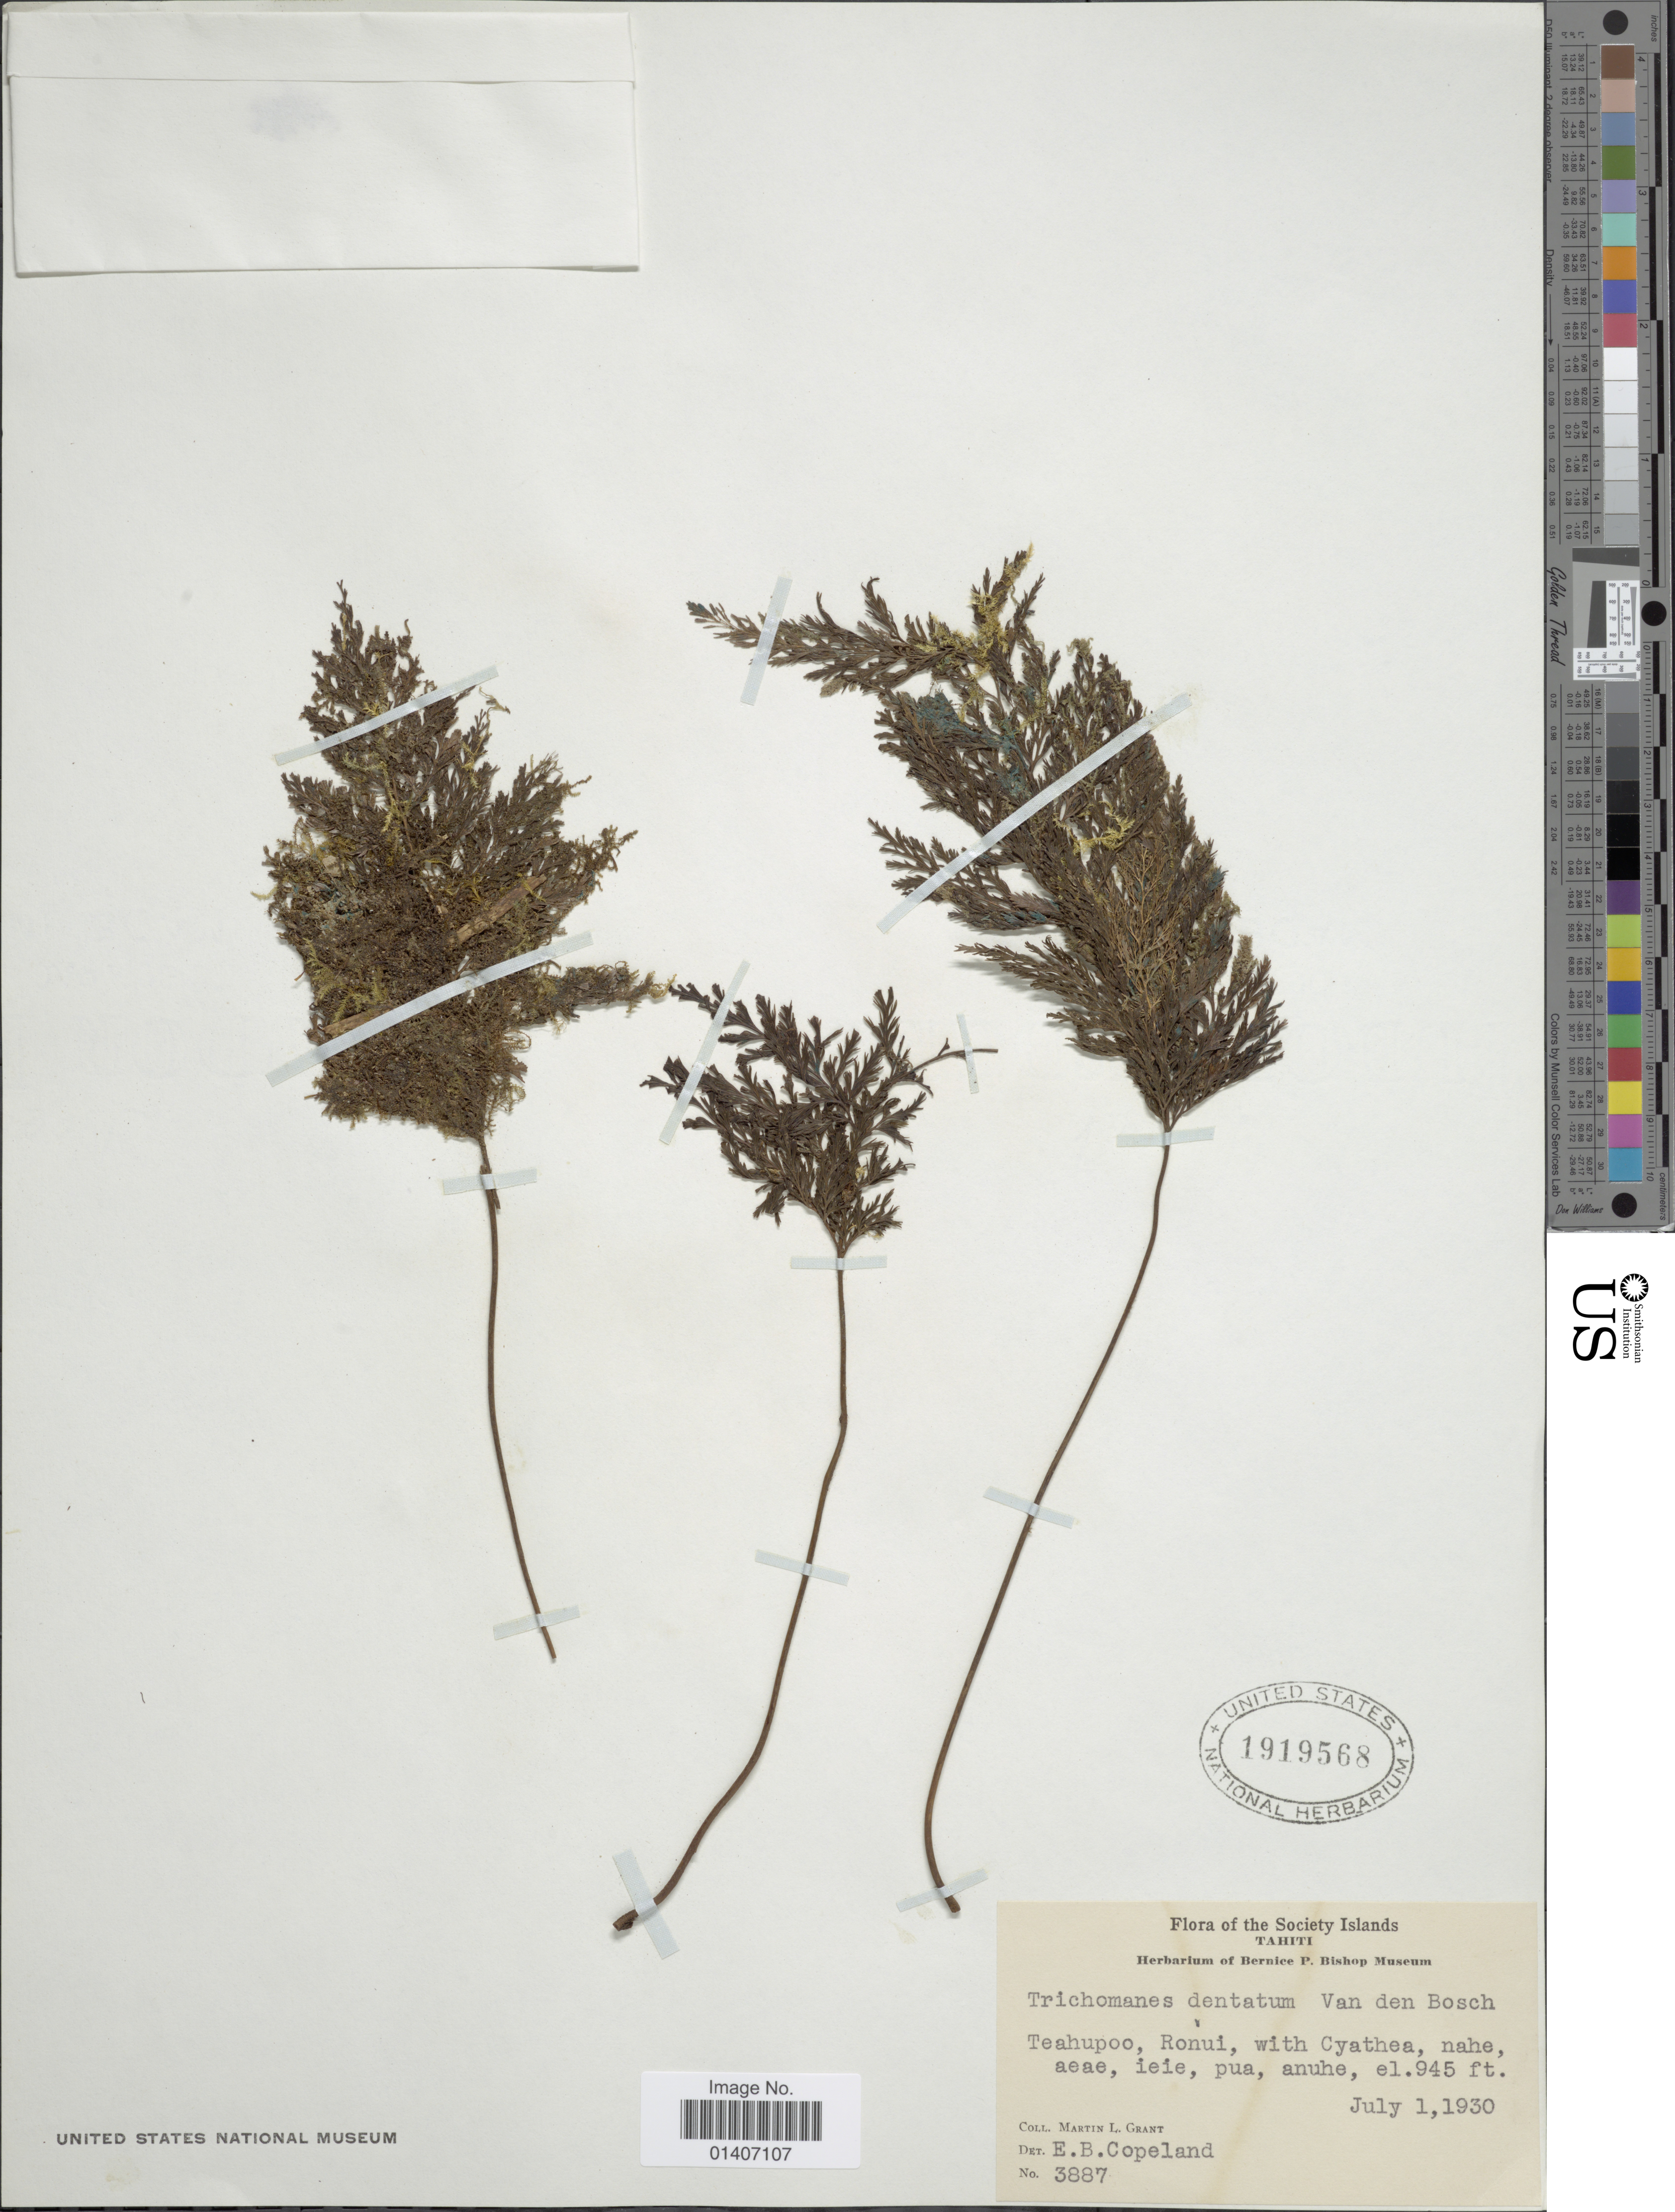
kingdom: Plantae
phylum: Tracheophyta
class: Polypodiopsida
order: Hymenophyllales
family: Hymenophyllaceae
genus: Abrodictyum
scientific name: Abrodictyum dentatum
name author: (Bosch) Ebihara & K. Iwats.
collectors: M. L. Grant & E. B. Copeland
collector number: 3887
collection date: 1930-07-01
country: French Polynesia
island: Tahiti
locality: Tahiti, Teahupoo, Ronui, Society Islands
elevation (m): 288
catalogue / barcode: US 1919568